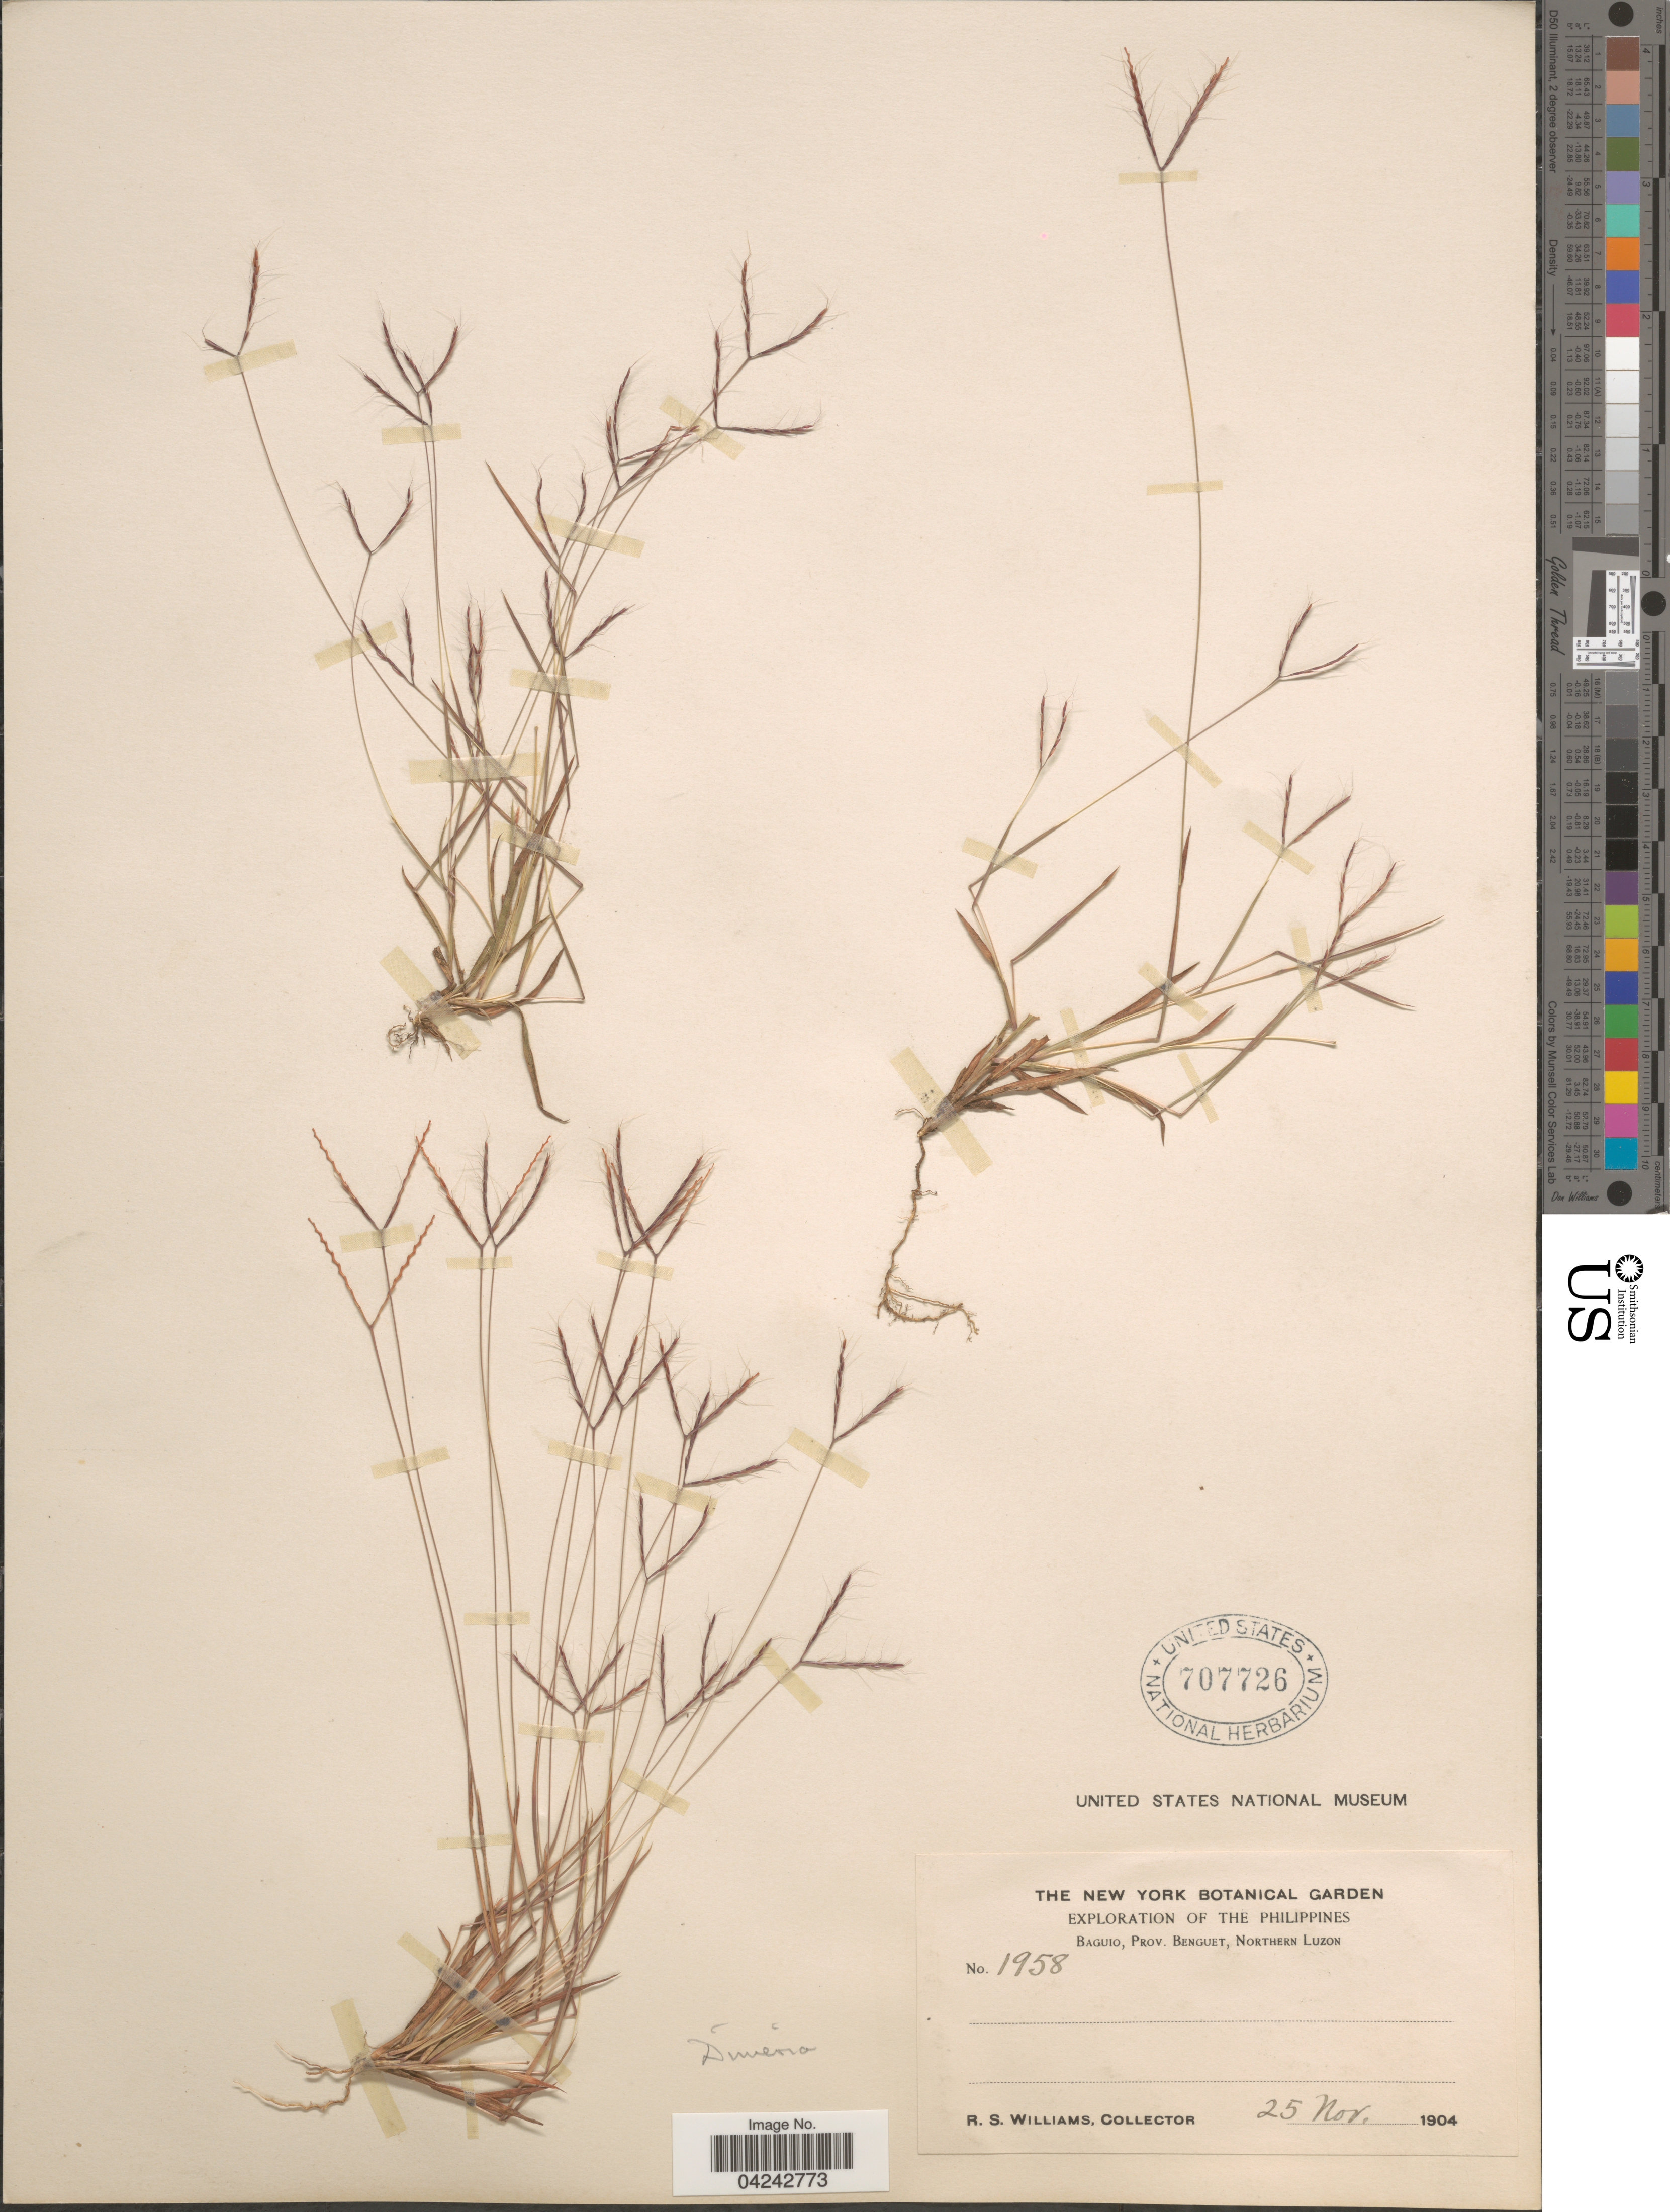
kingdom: Plantae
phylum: Tracheophyta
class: Liliopsida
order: Poales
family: Poaceae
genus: Dimeria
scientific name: Dimeria ornithopoda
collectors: R. S. Williams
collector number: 1958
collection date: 1904-11-25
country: Philippines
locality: Exploration of the Philippines. Baguio, Prov. Benguet, Northern Luzon.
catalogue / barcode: US 707726